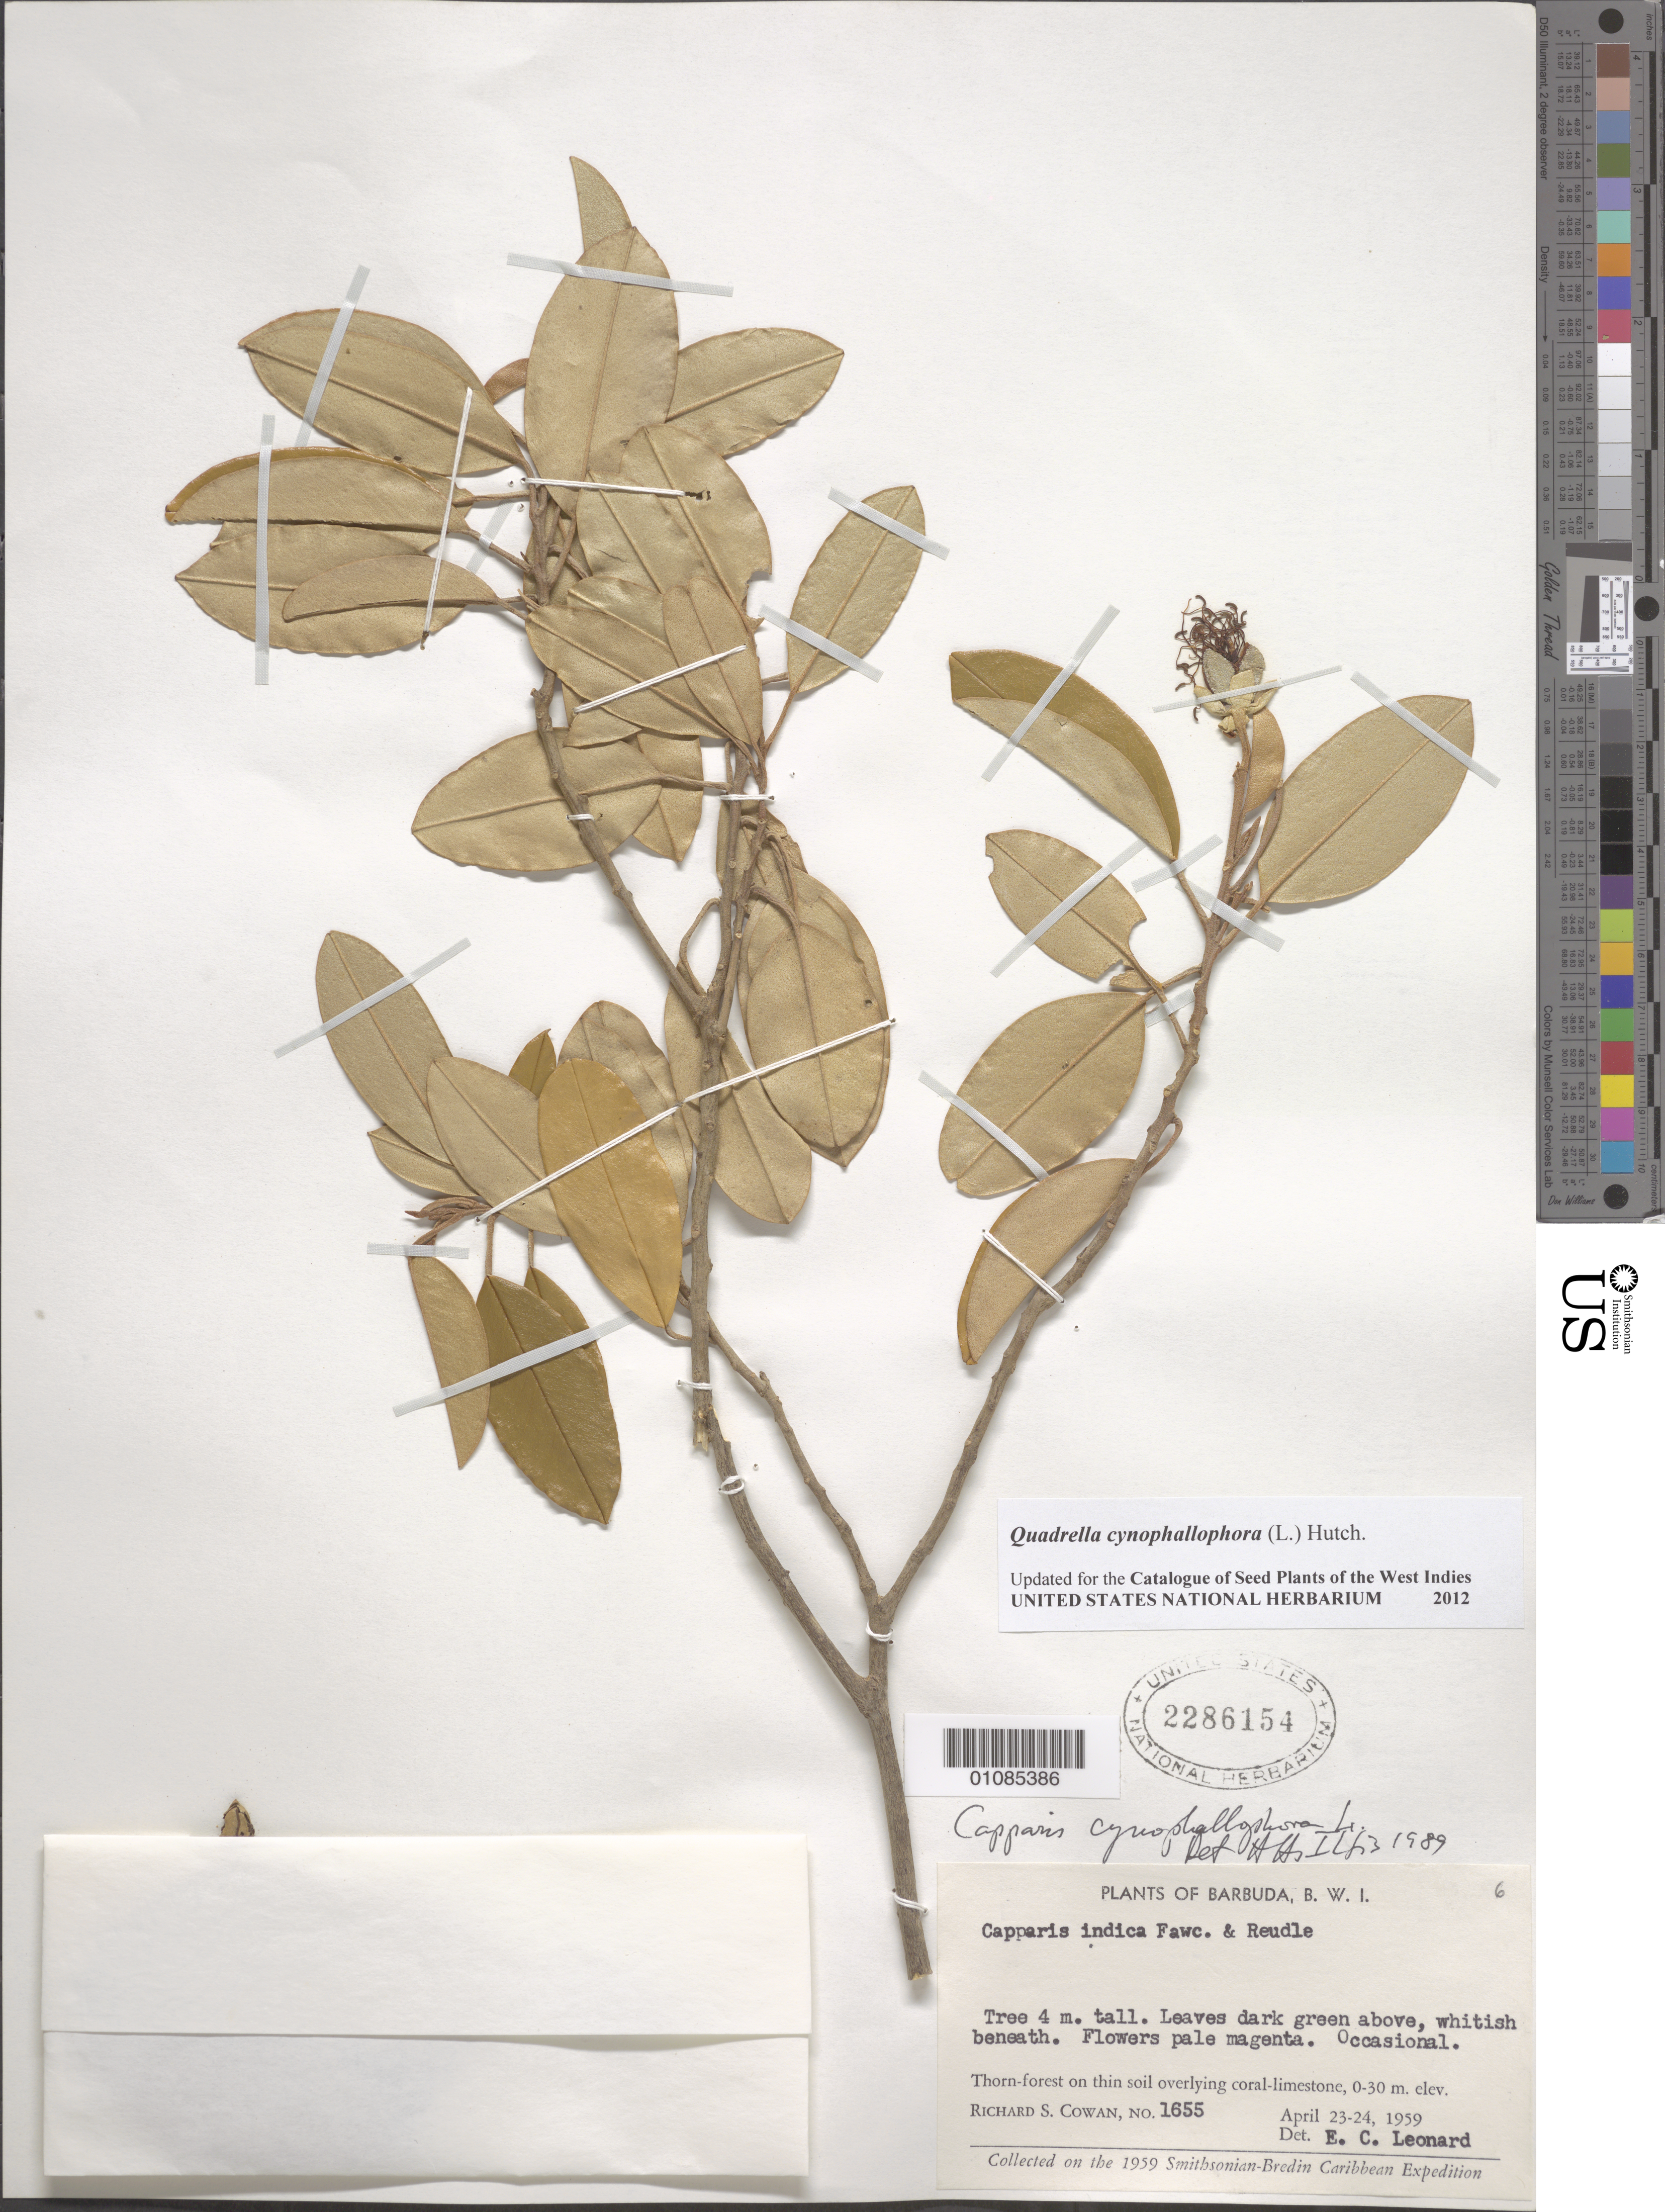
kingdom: Plantae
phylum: Tracheophyta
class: Magnoliopsida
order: Brassicales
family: Capparaceae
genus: Quadrella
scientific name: Quadrella cynophallophora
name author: (L.) Hutch.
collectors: R. S. Cowan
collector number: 1655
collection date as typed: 23 Apr 1959 to 24 Apr 1959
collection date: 1959-04-23/1959-04-24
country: Antigua and Barbuda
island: Barbuda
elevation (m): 0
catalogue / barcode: US 2286154